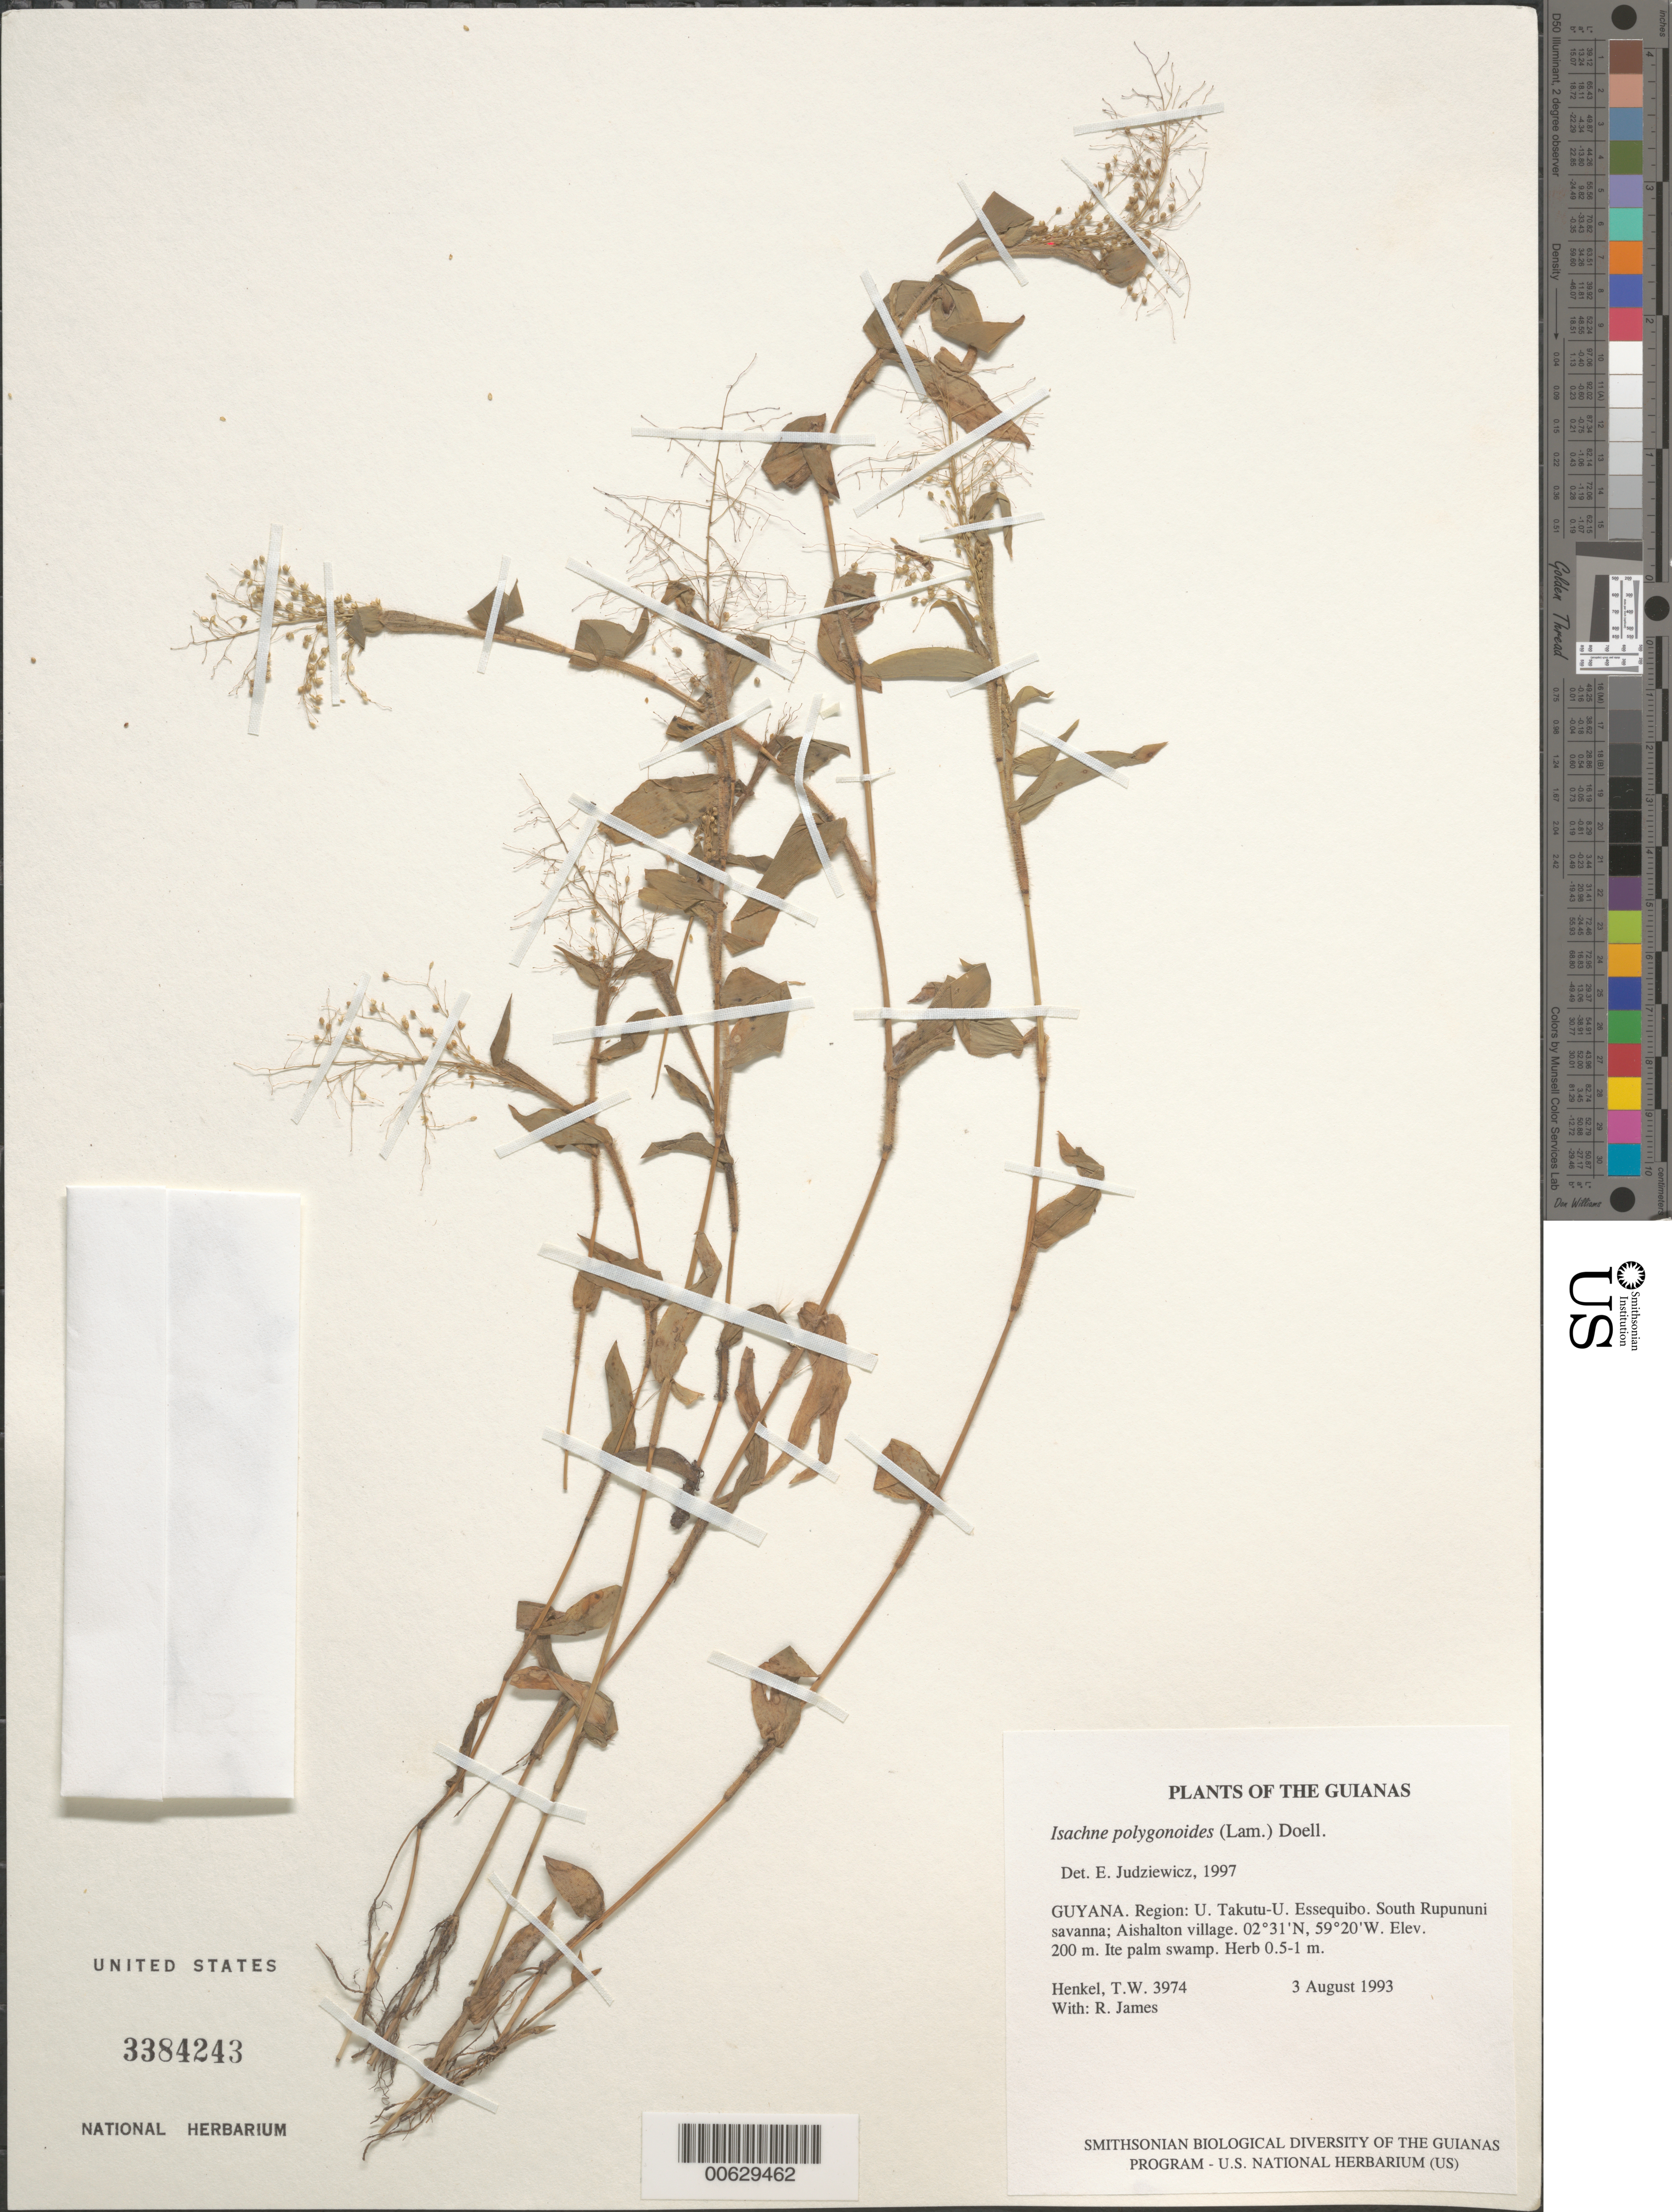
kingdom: Plantae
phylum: Tracheophyta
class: Liliopsida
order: Poales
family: Poaceae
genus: Isachne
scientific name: Isachne polygonoides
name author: (Lam.) Döll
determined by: Judziewicz, E. J.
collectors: T. Henkel & R. James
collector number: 3974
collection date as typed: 3 August 1994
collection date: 1994-08-03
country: Guyana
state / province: U. Takutu-U. Essequibo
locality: South Rupununi savanna; Aishalton village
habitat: Ite palm swamp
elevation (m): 200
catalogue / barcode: US 3384243